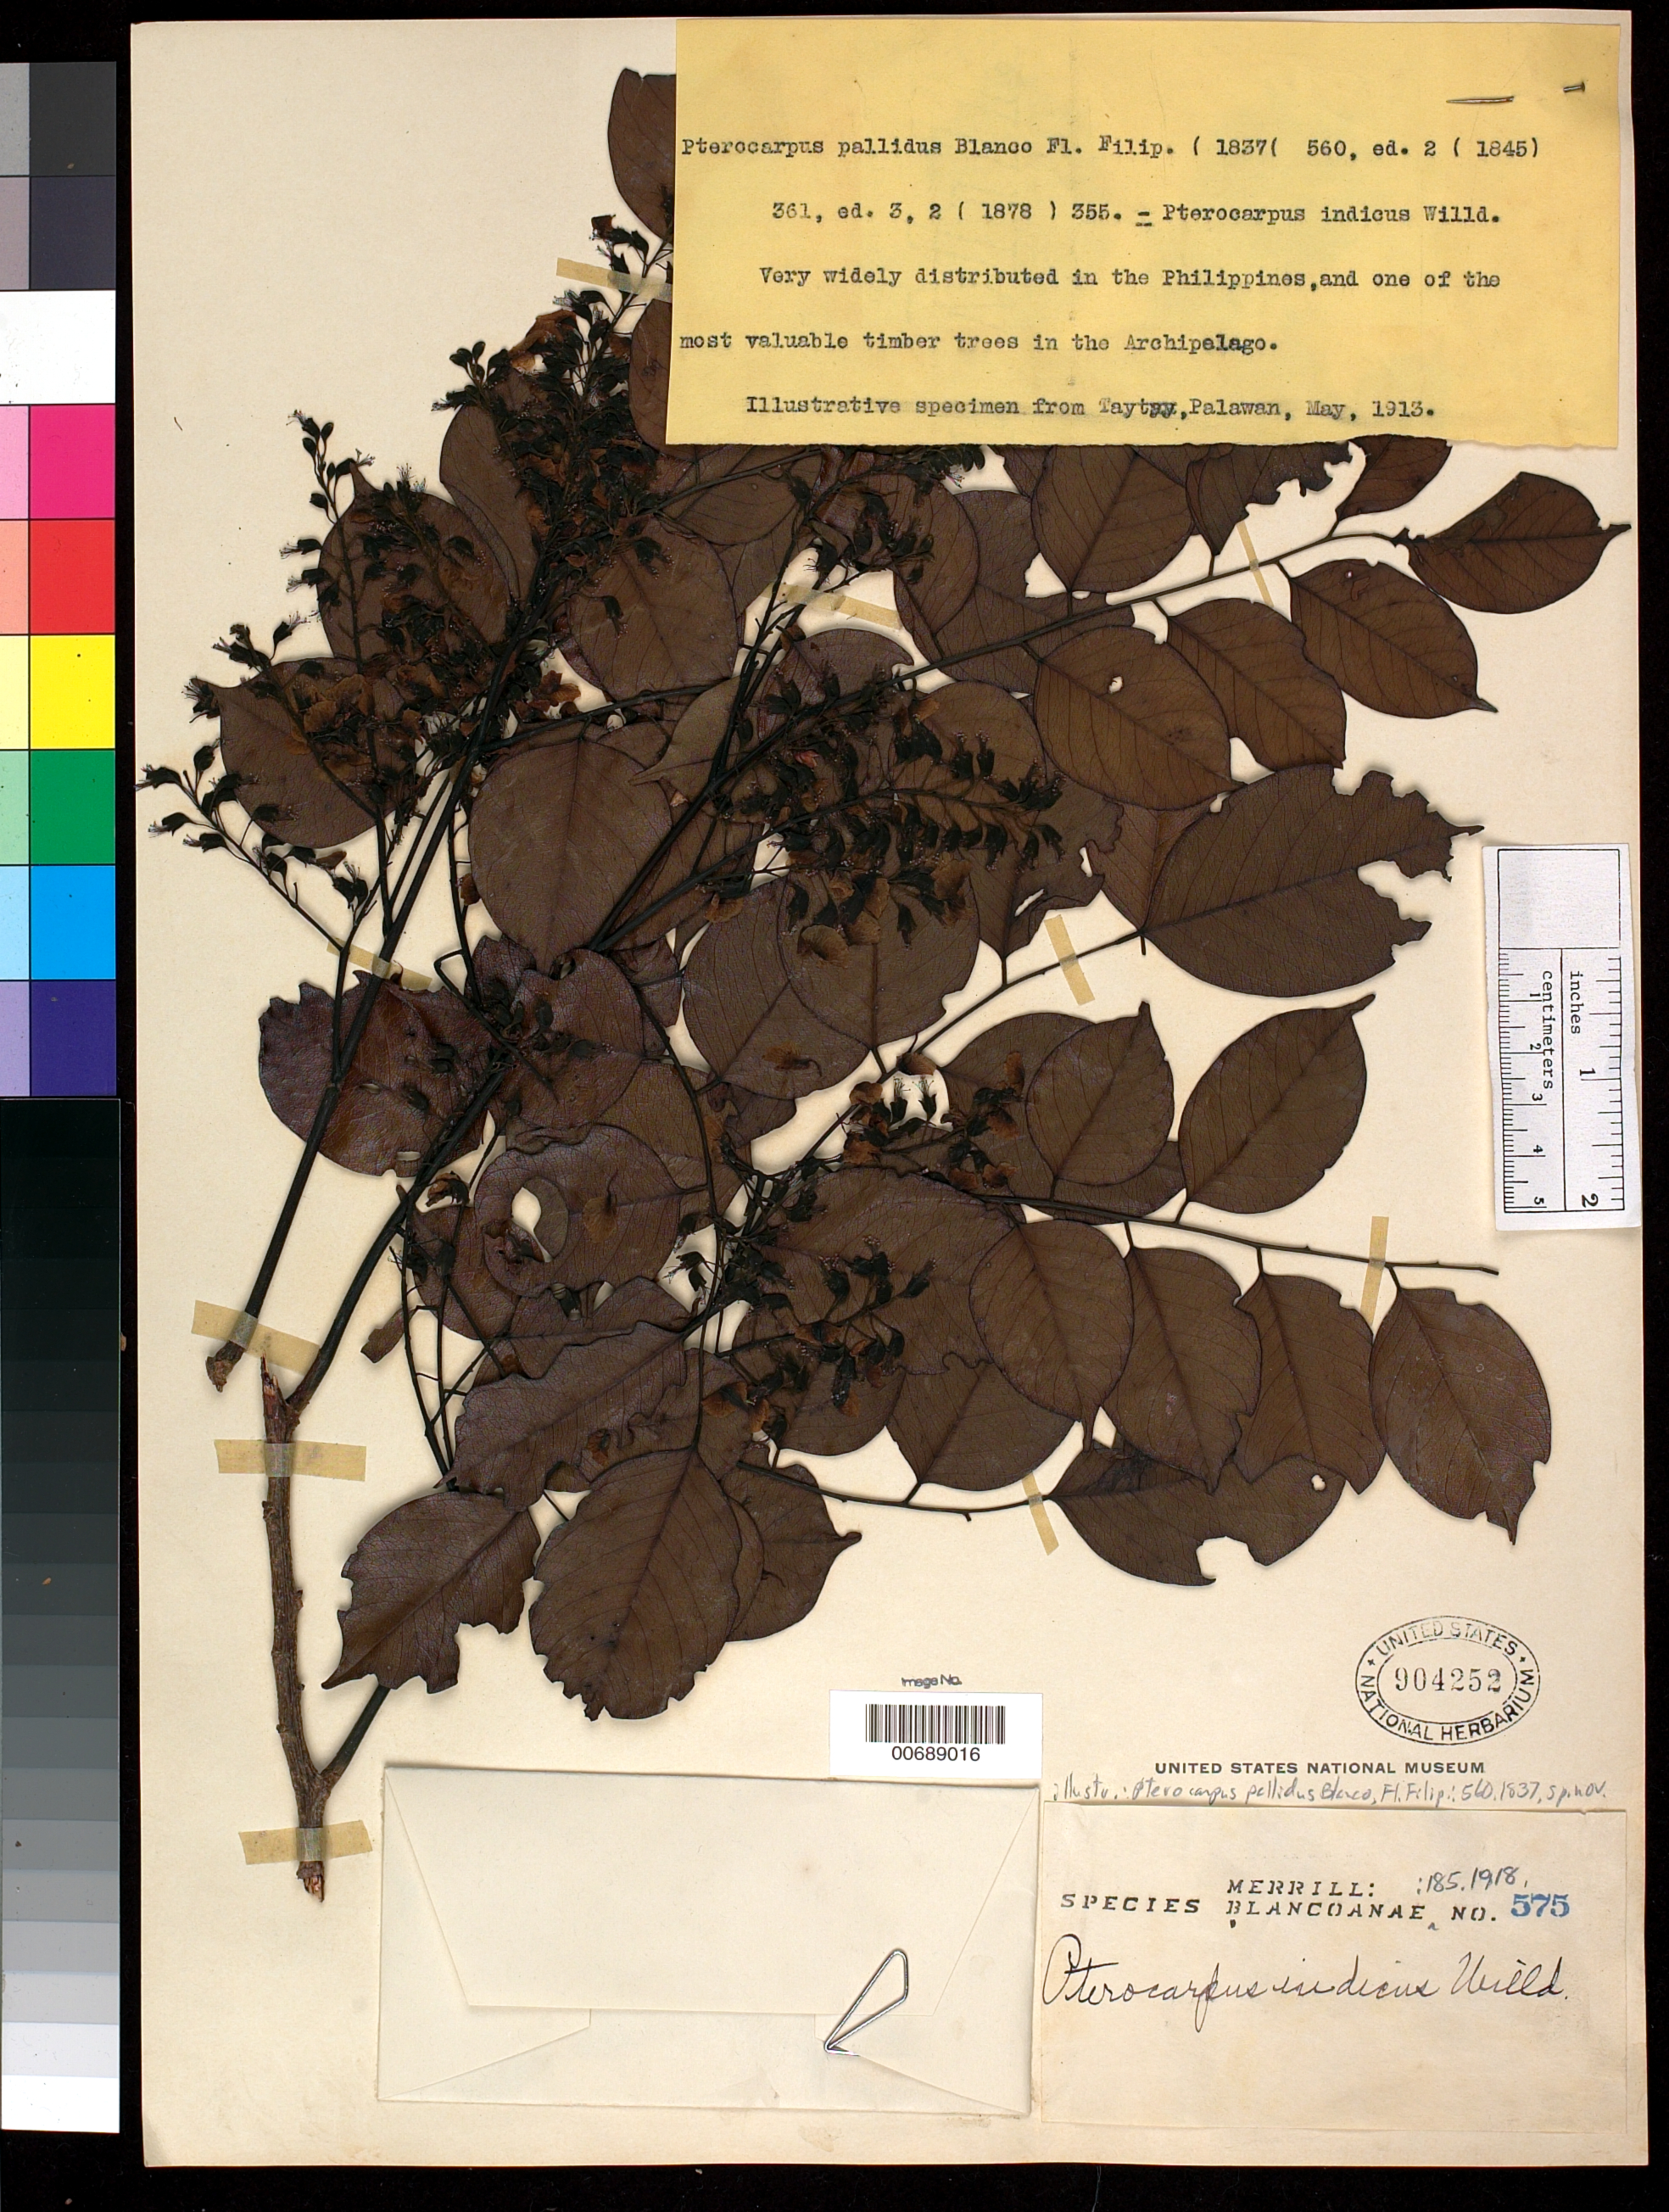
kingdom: Plantae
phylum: Tracheophyta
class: Magnoliopsida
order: Fabales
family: Fabaceae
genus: Pterocarpus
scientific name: Pterocarpus indicus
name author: Willd.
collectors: E. D. Merrill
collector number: Sp. Blancoan. 0575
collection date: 1913-05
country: Philippines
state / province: Mimaropa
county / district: Palawan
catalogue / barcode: US 904252